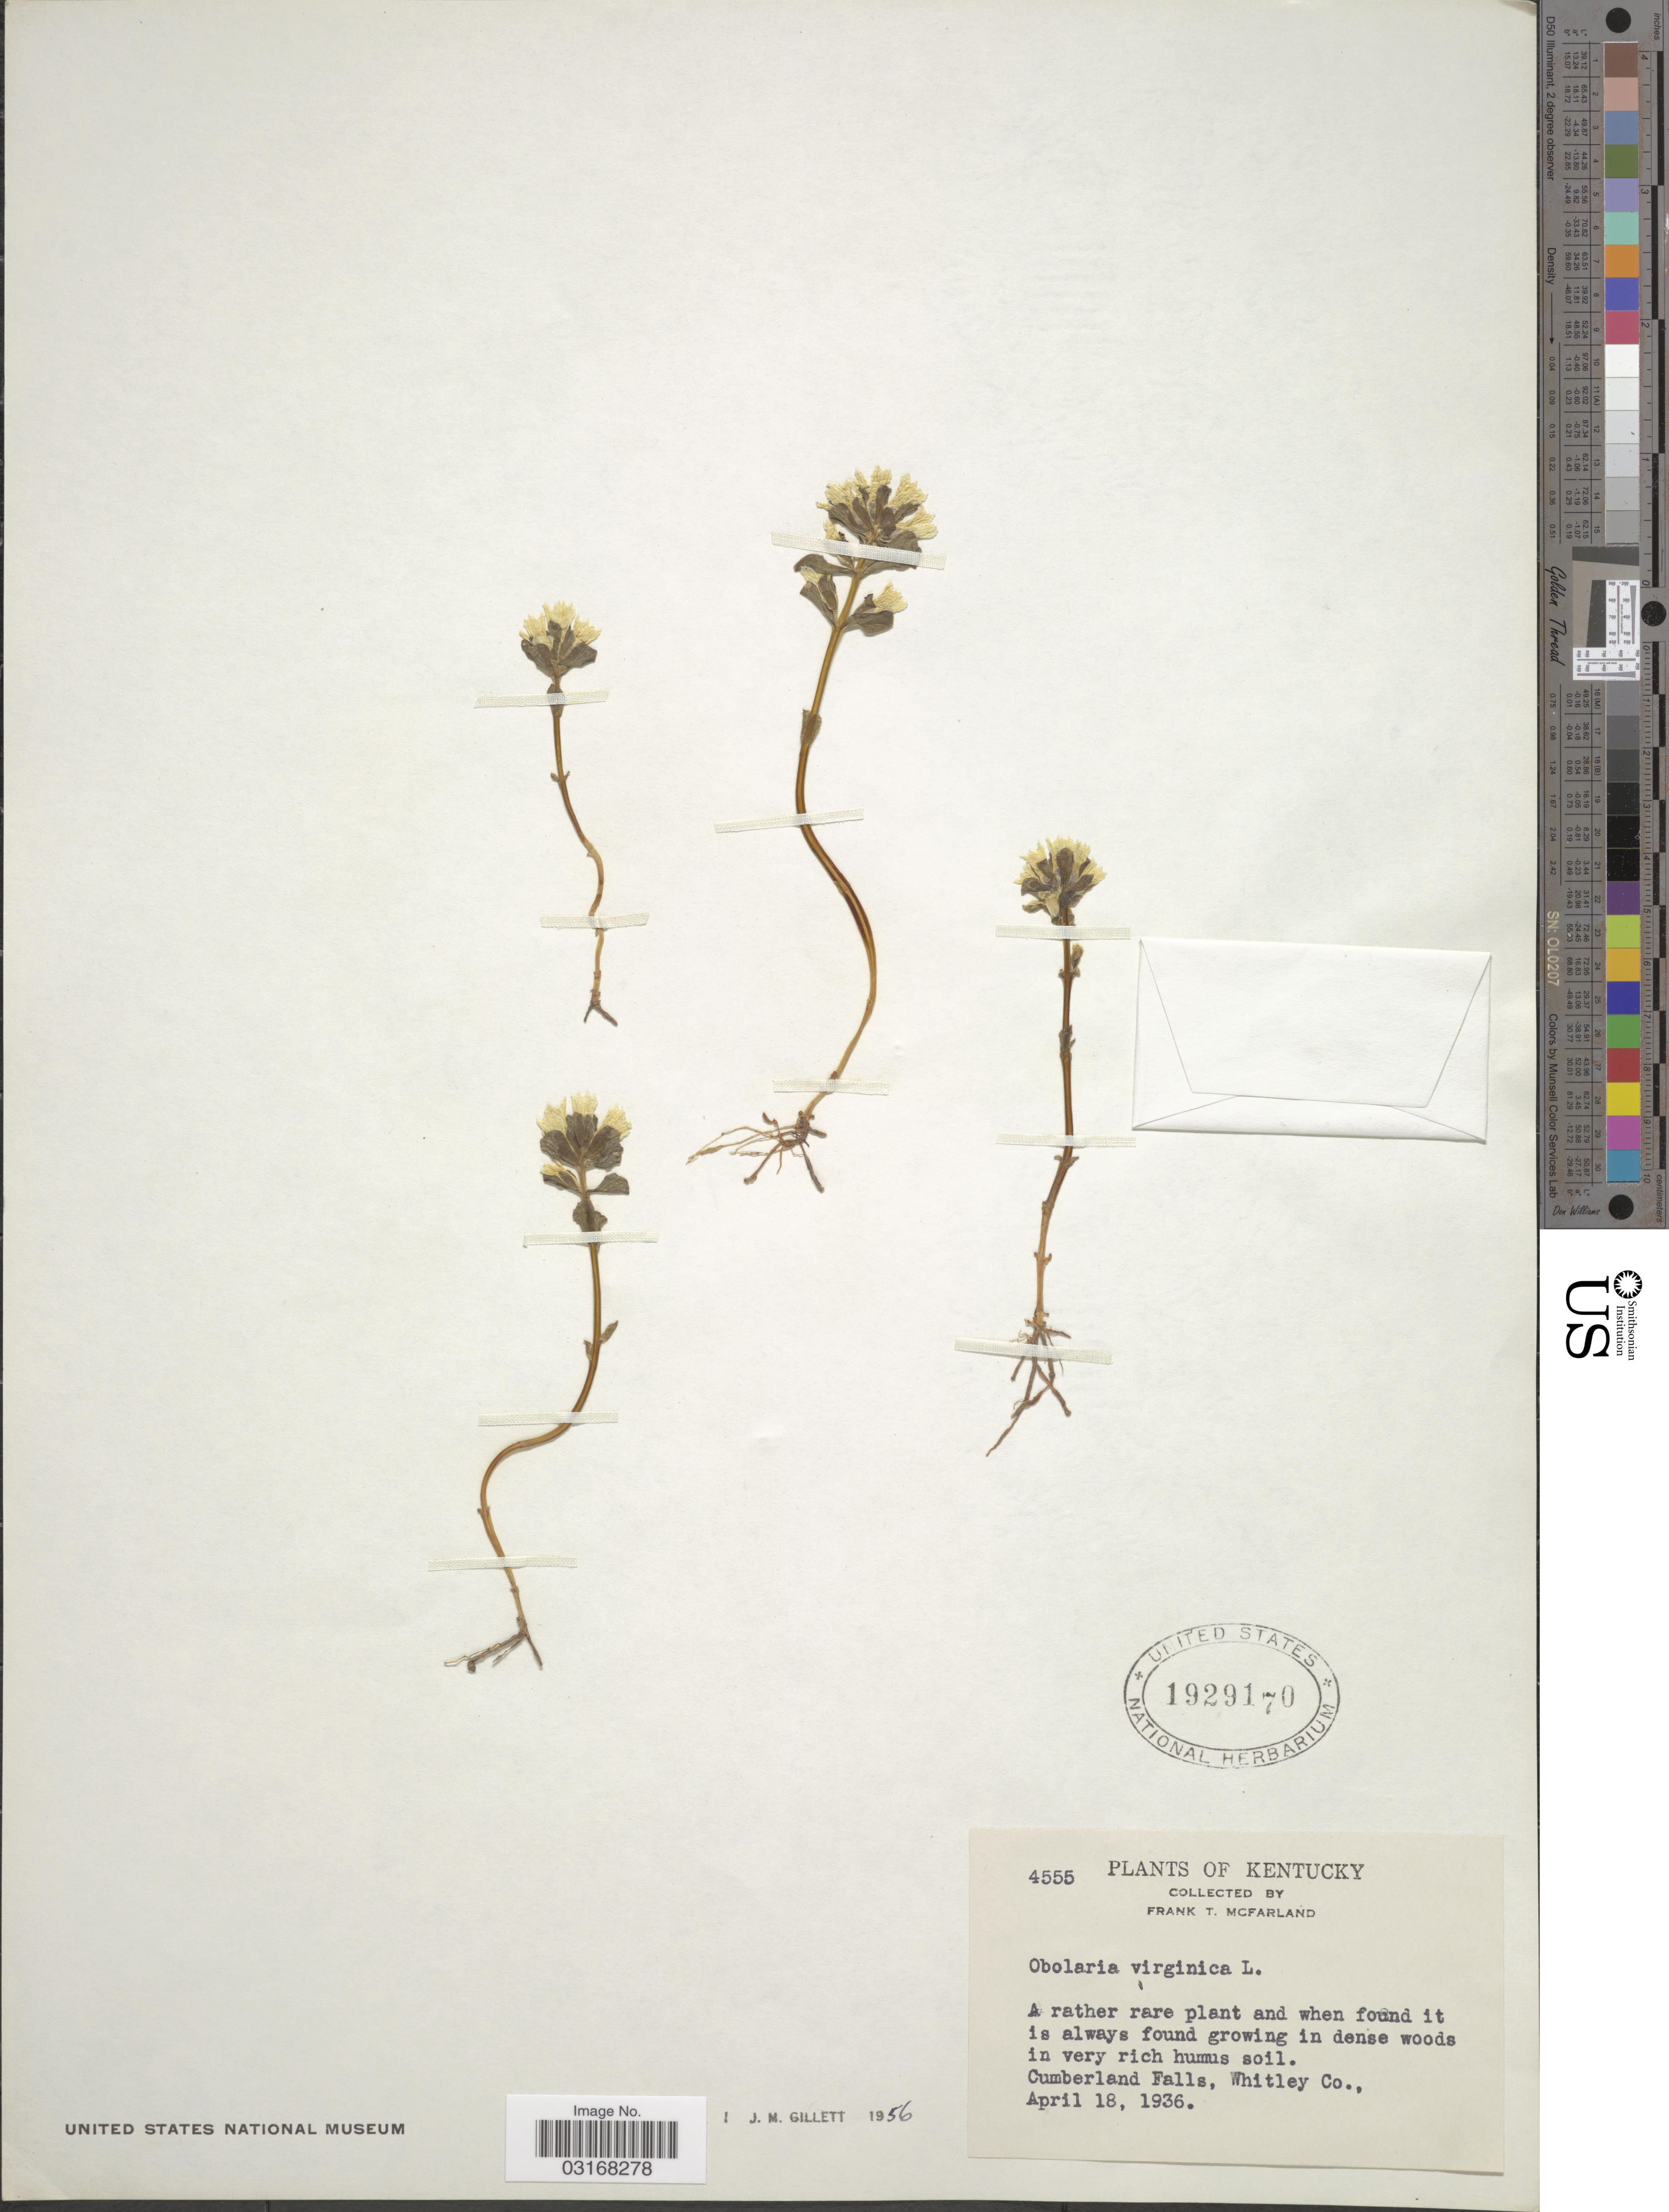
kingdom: Plantae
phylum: Tracheophyta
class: Magnoliopsida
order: Gentianales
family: Gentianaceae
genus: Obolaria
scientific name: Obolaria virginica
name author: L.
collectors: F. McFarland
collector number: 4555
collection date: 1936-04-18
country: United States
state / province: Kentucky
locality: Cumberland Falls, Whitley Co.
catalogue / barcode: US 1929170